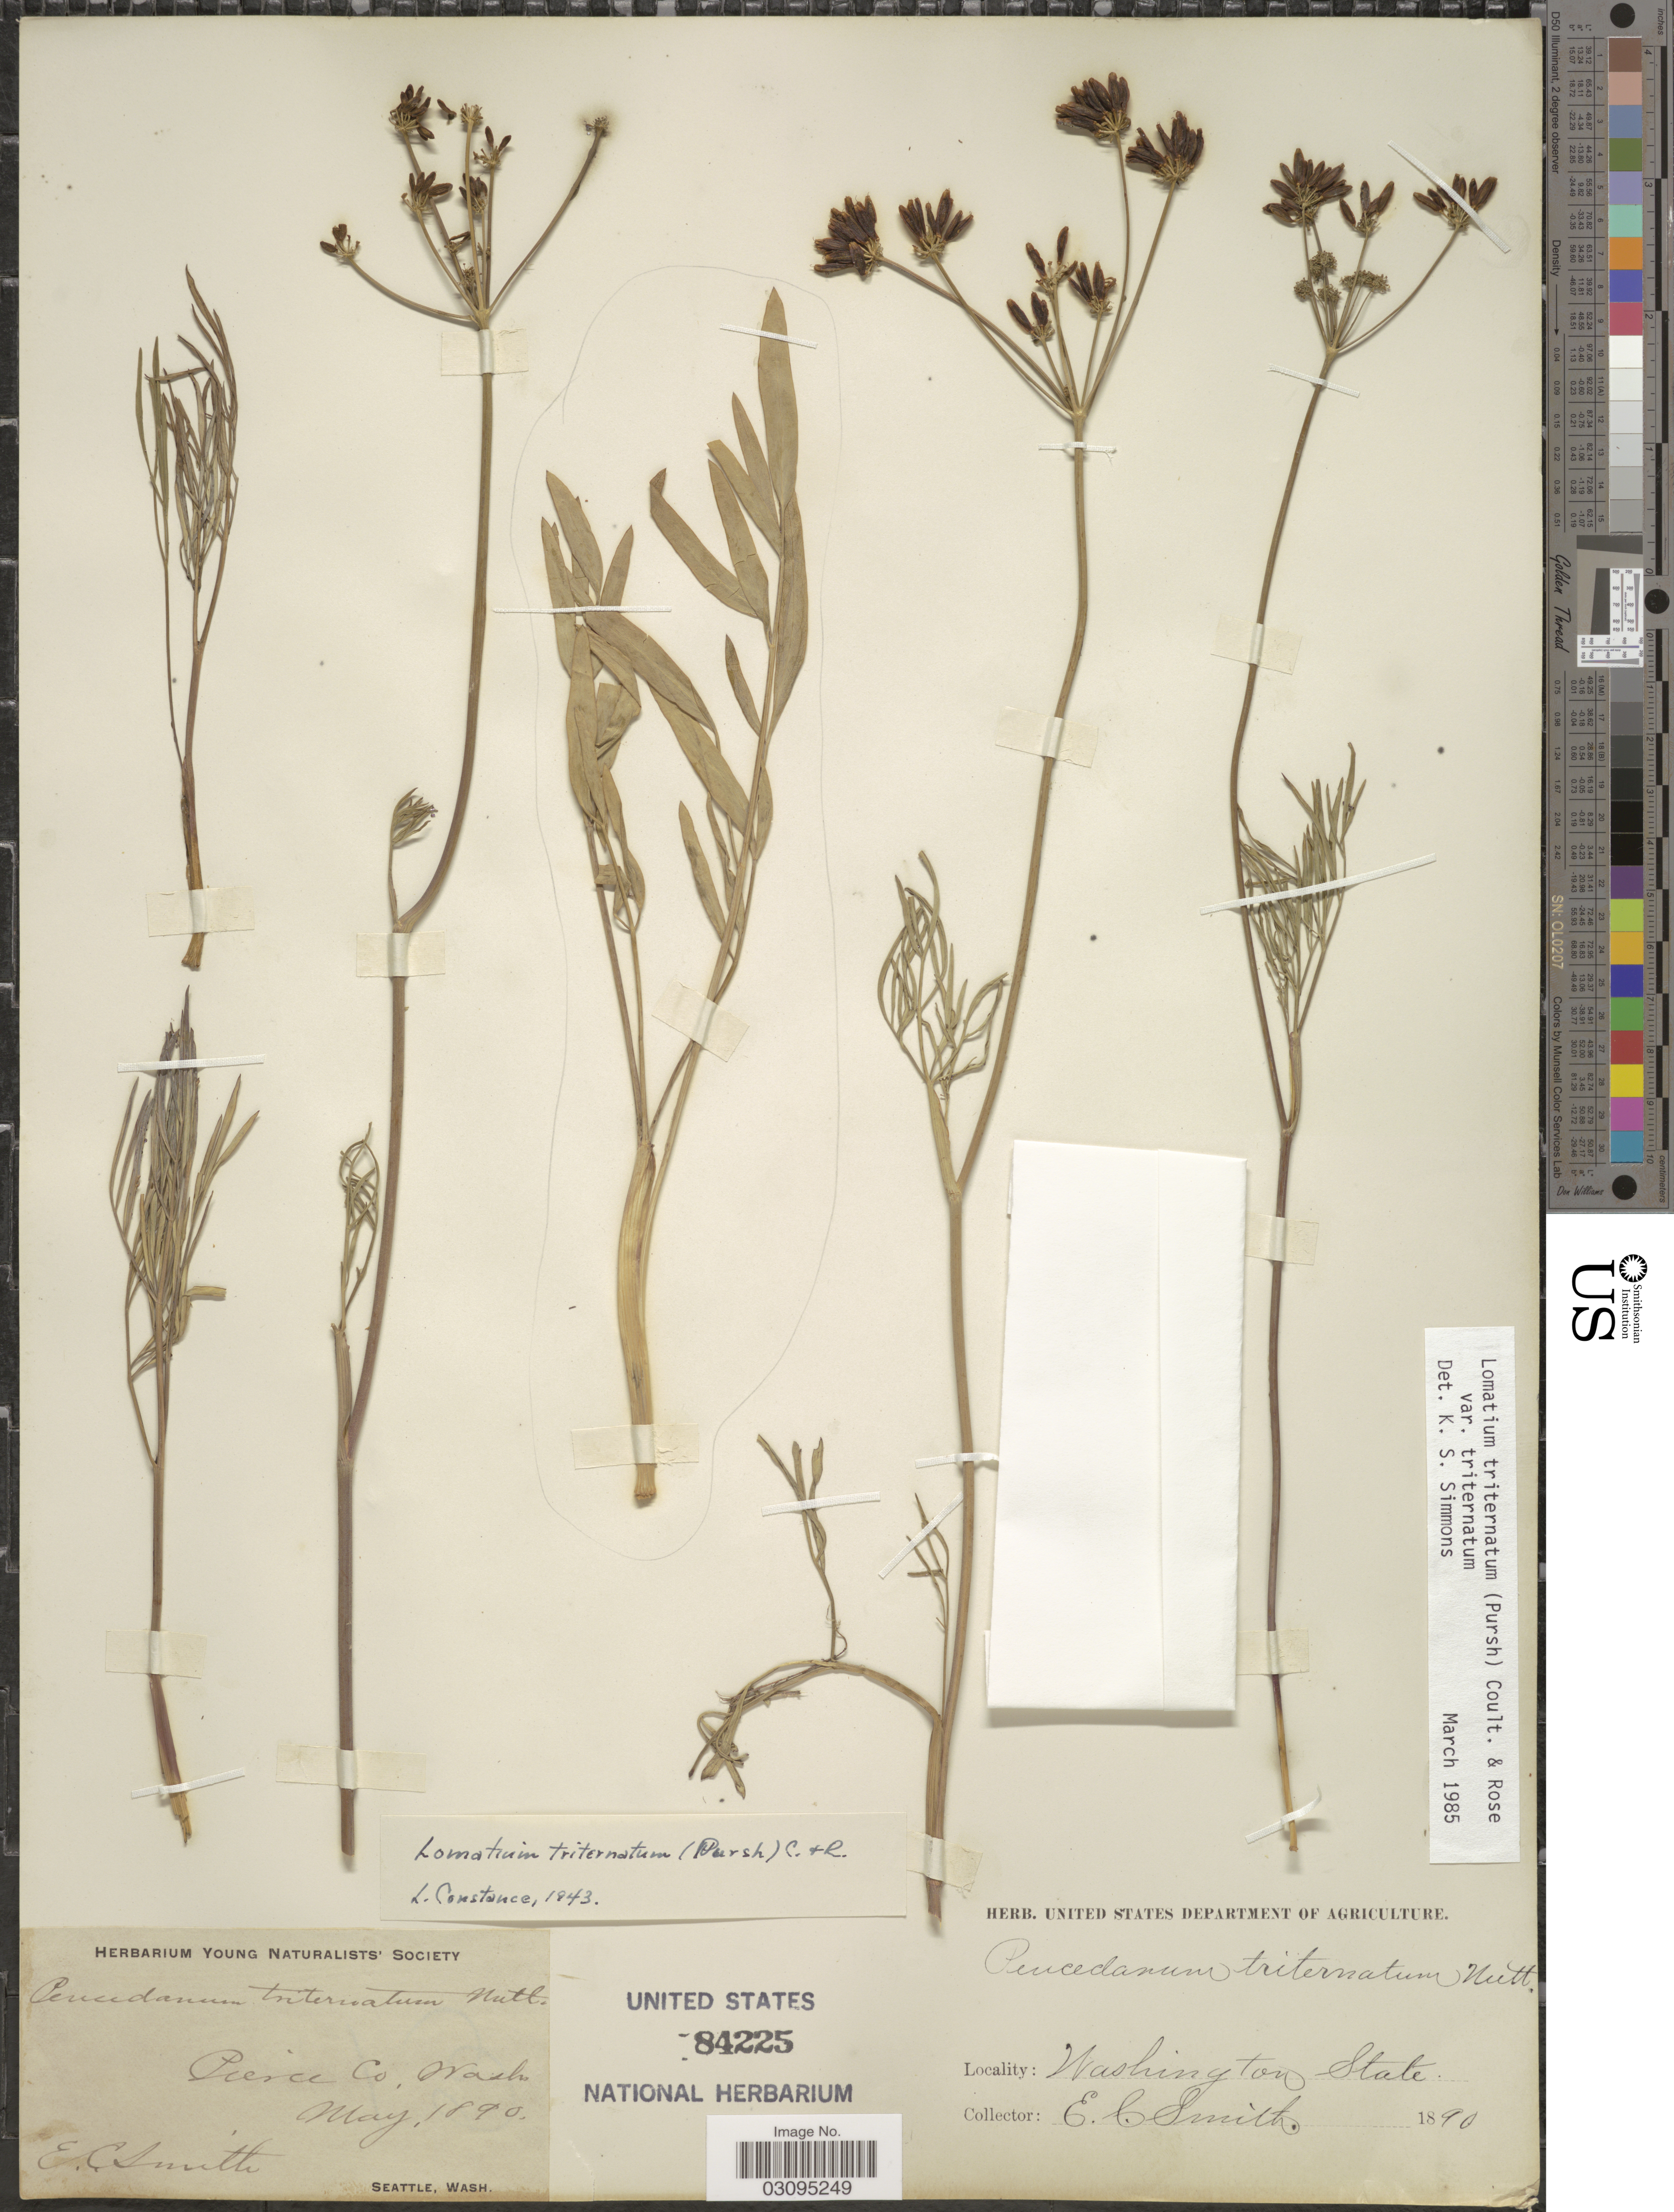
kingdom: Plantae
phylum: Tracheophyta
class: Magnoliopsida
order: Apiales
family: Apiaceae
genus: Lomatium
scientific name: Lomatium triternatum var. triternatum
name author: (Pursh) J.M. Coult. & Rose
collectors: E. Smith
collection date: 1890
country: United States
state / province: Washington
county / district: Pierce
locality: Pierce Co.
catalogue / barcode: US 84225